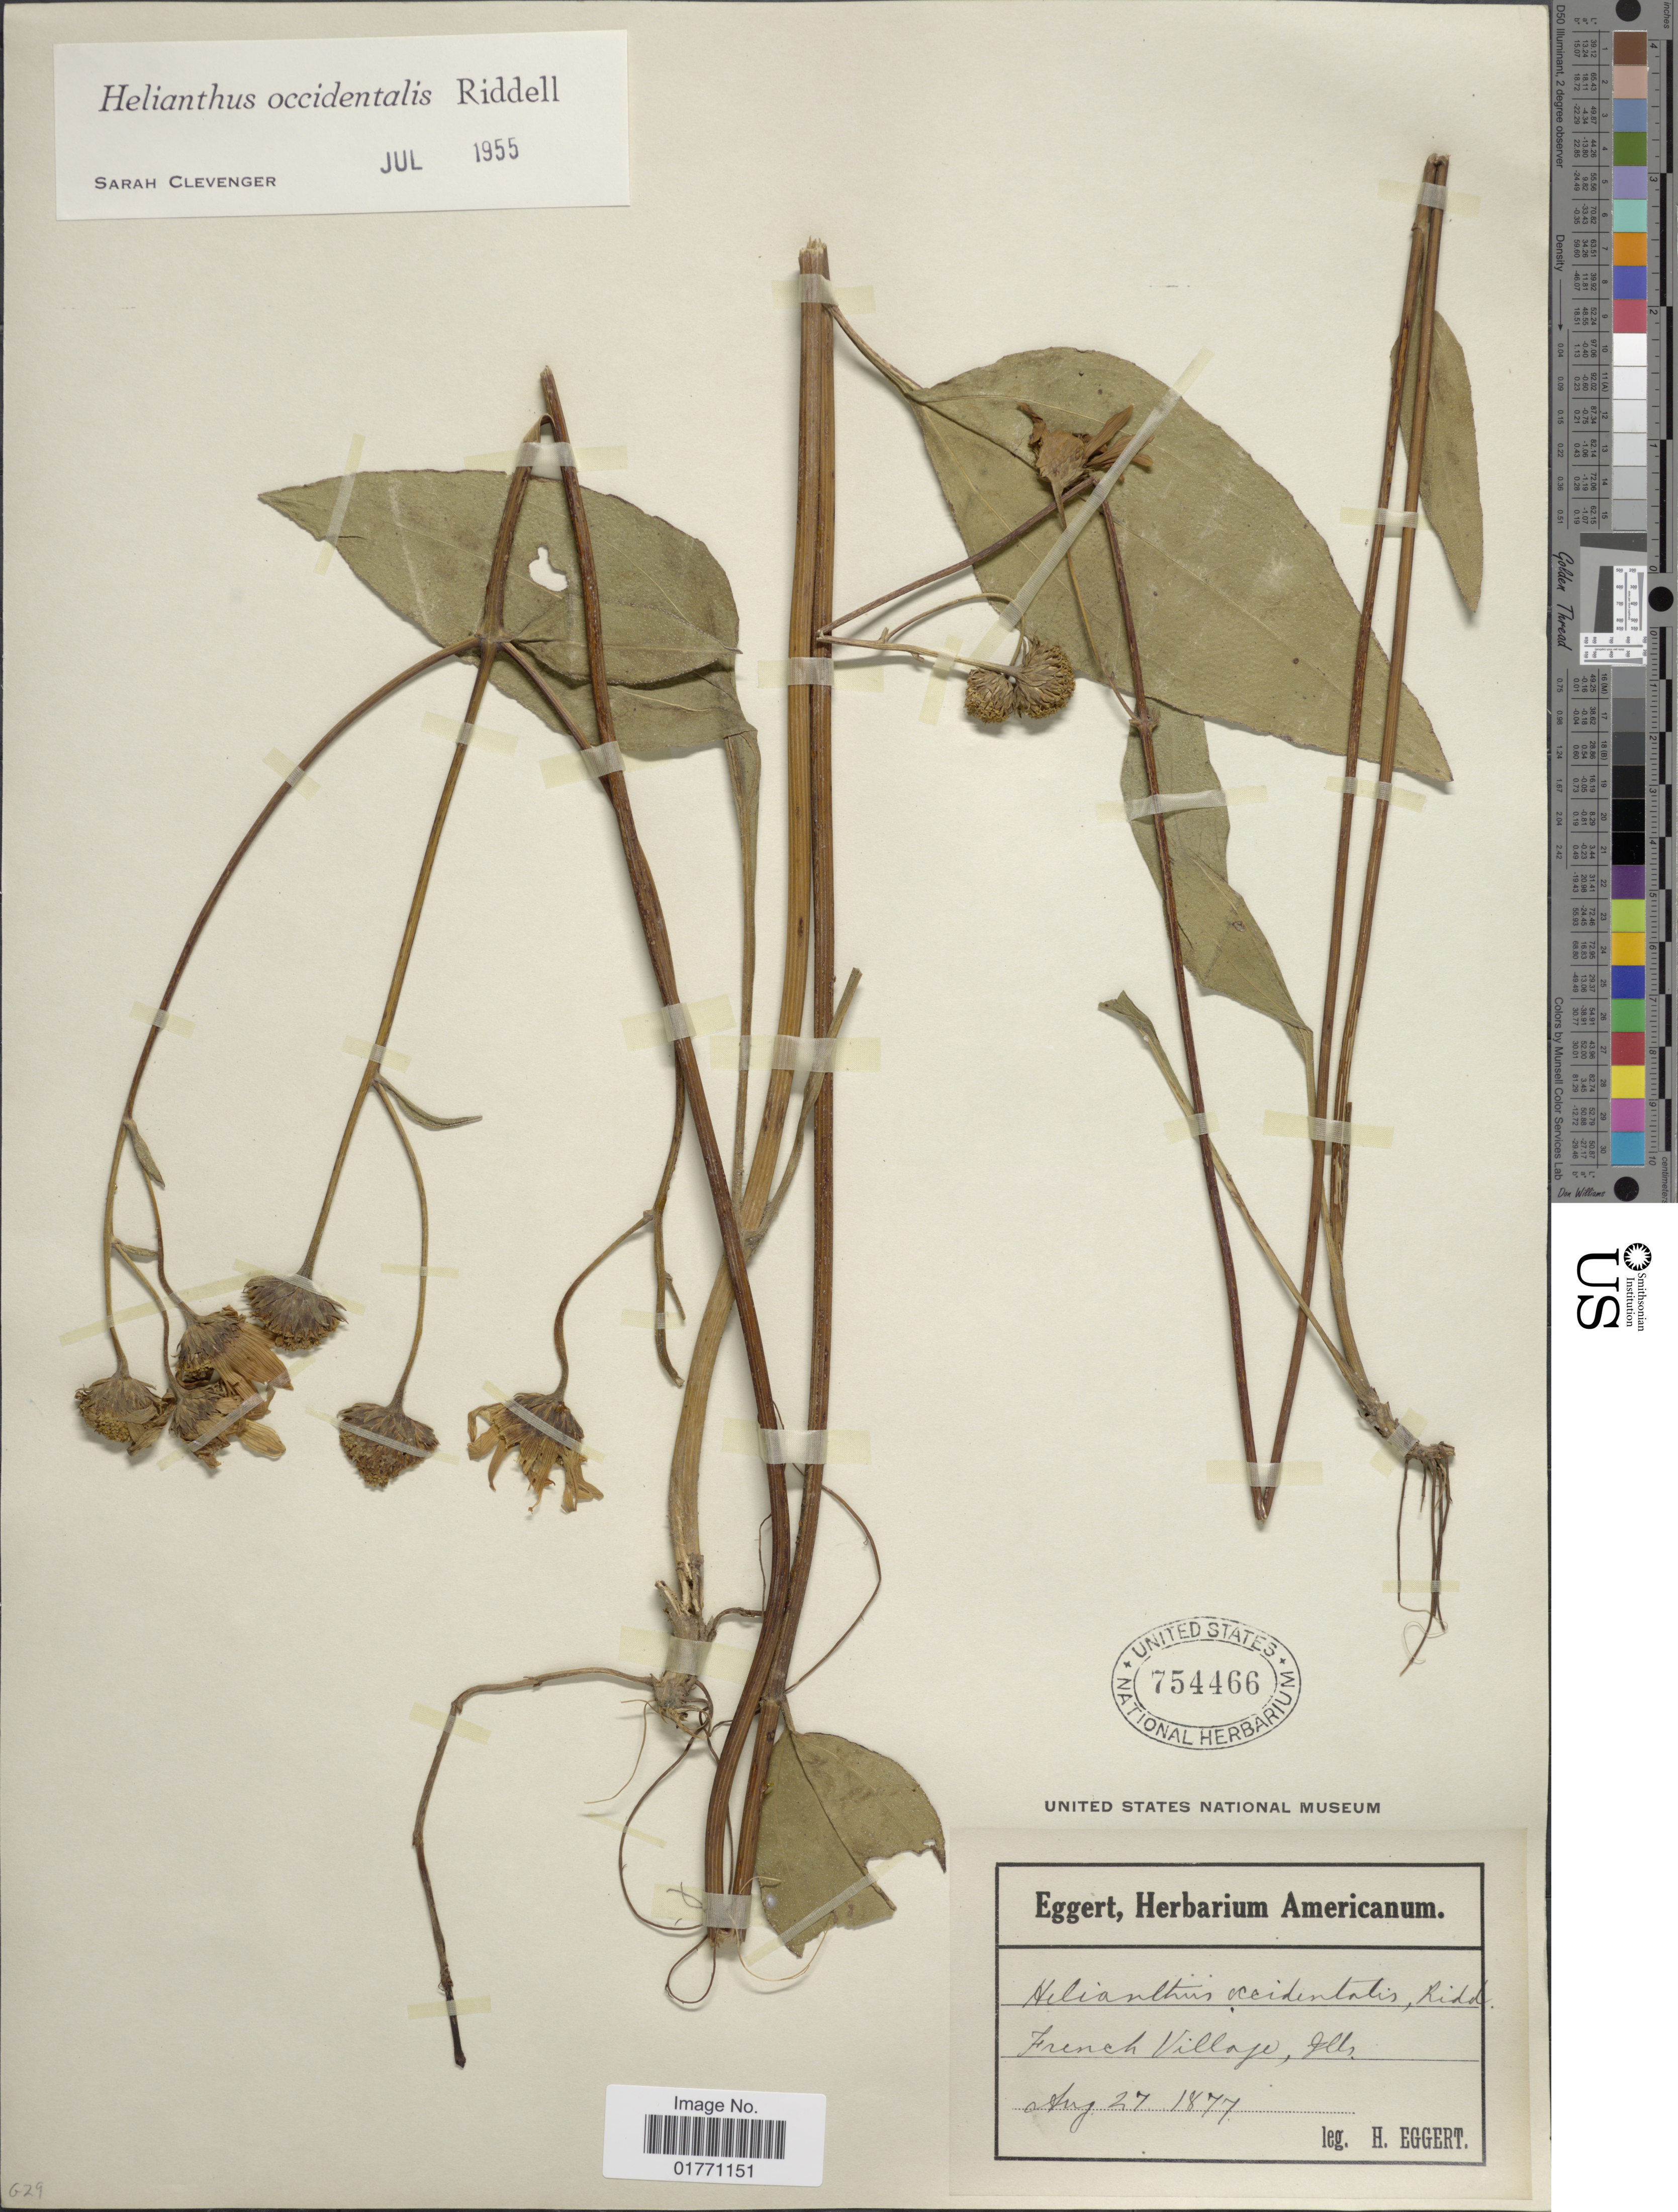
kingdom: Plantae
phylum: Tracheophyta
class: Magnoliopsida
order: Asterales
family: Asteraceae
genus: Helianthus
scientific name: Helianthus occidentalis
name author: Riddell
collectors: H. Eggert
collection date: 1877-08-27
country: United States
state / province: Illinois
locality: French Village.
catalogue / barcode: US 754466